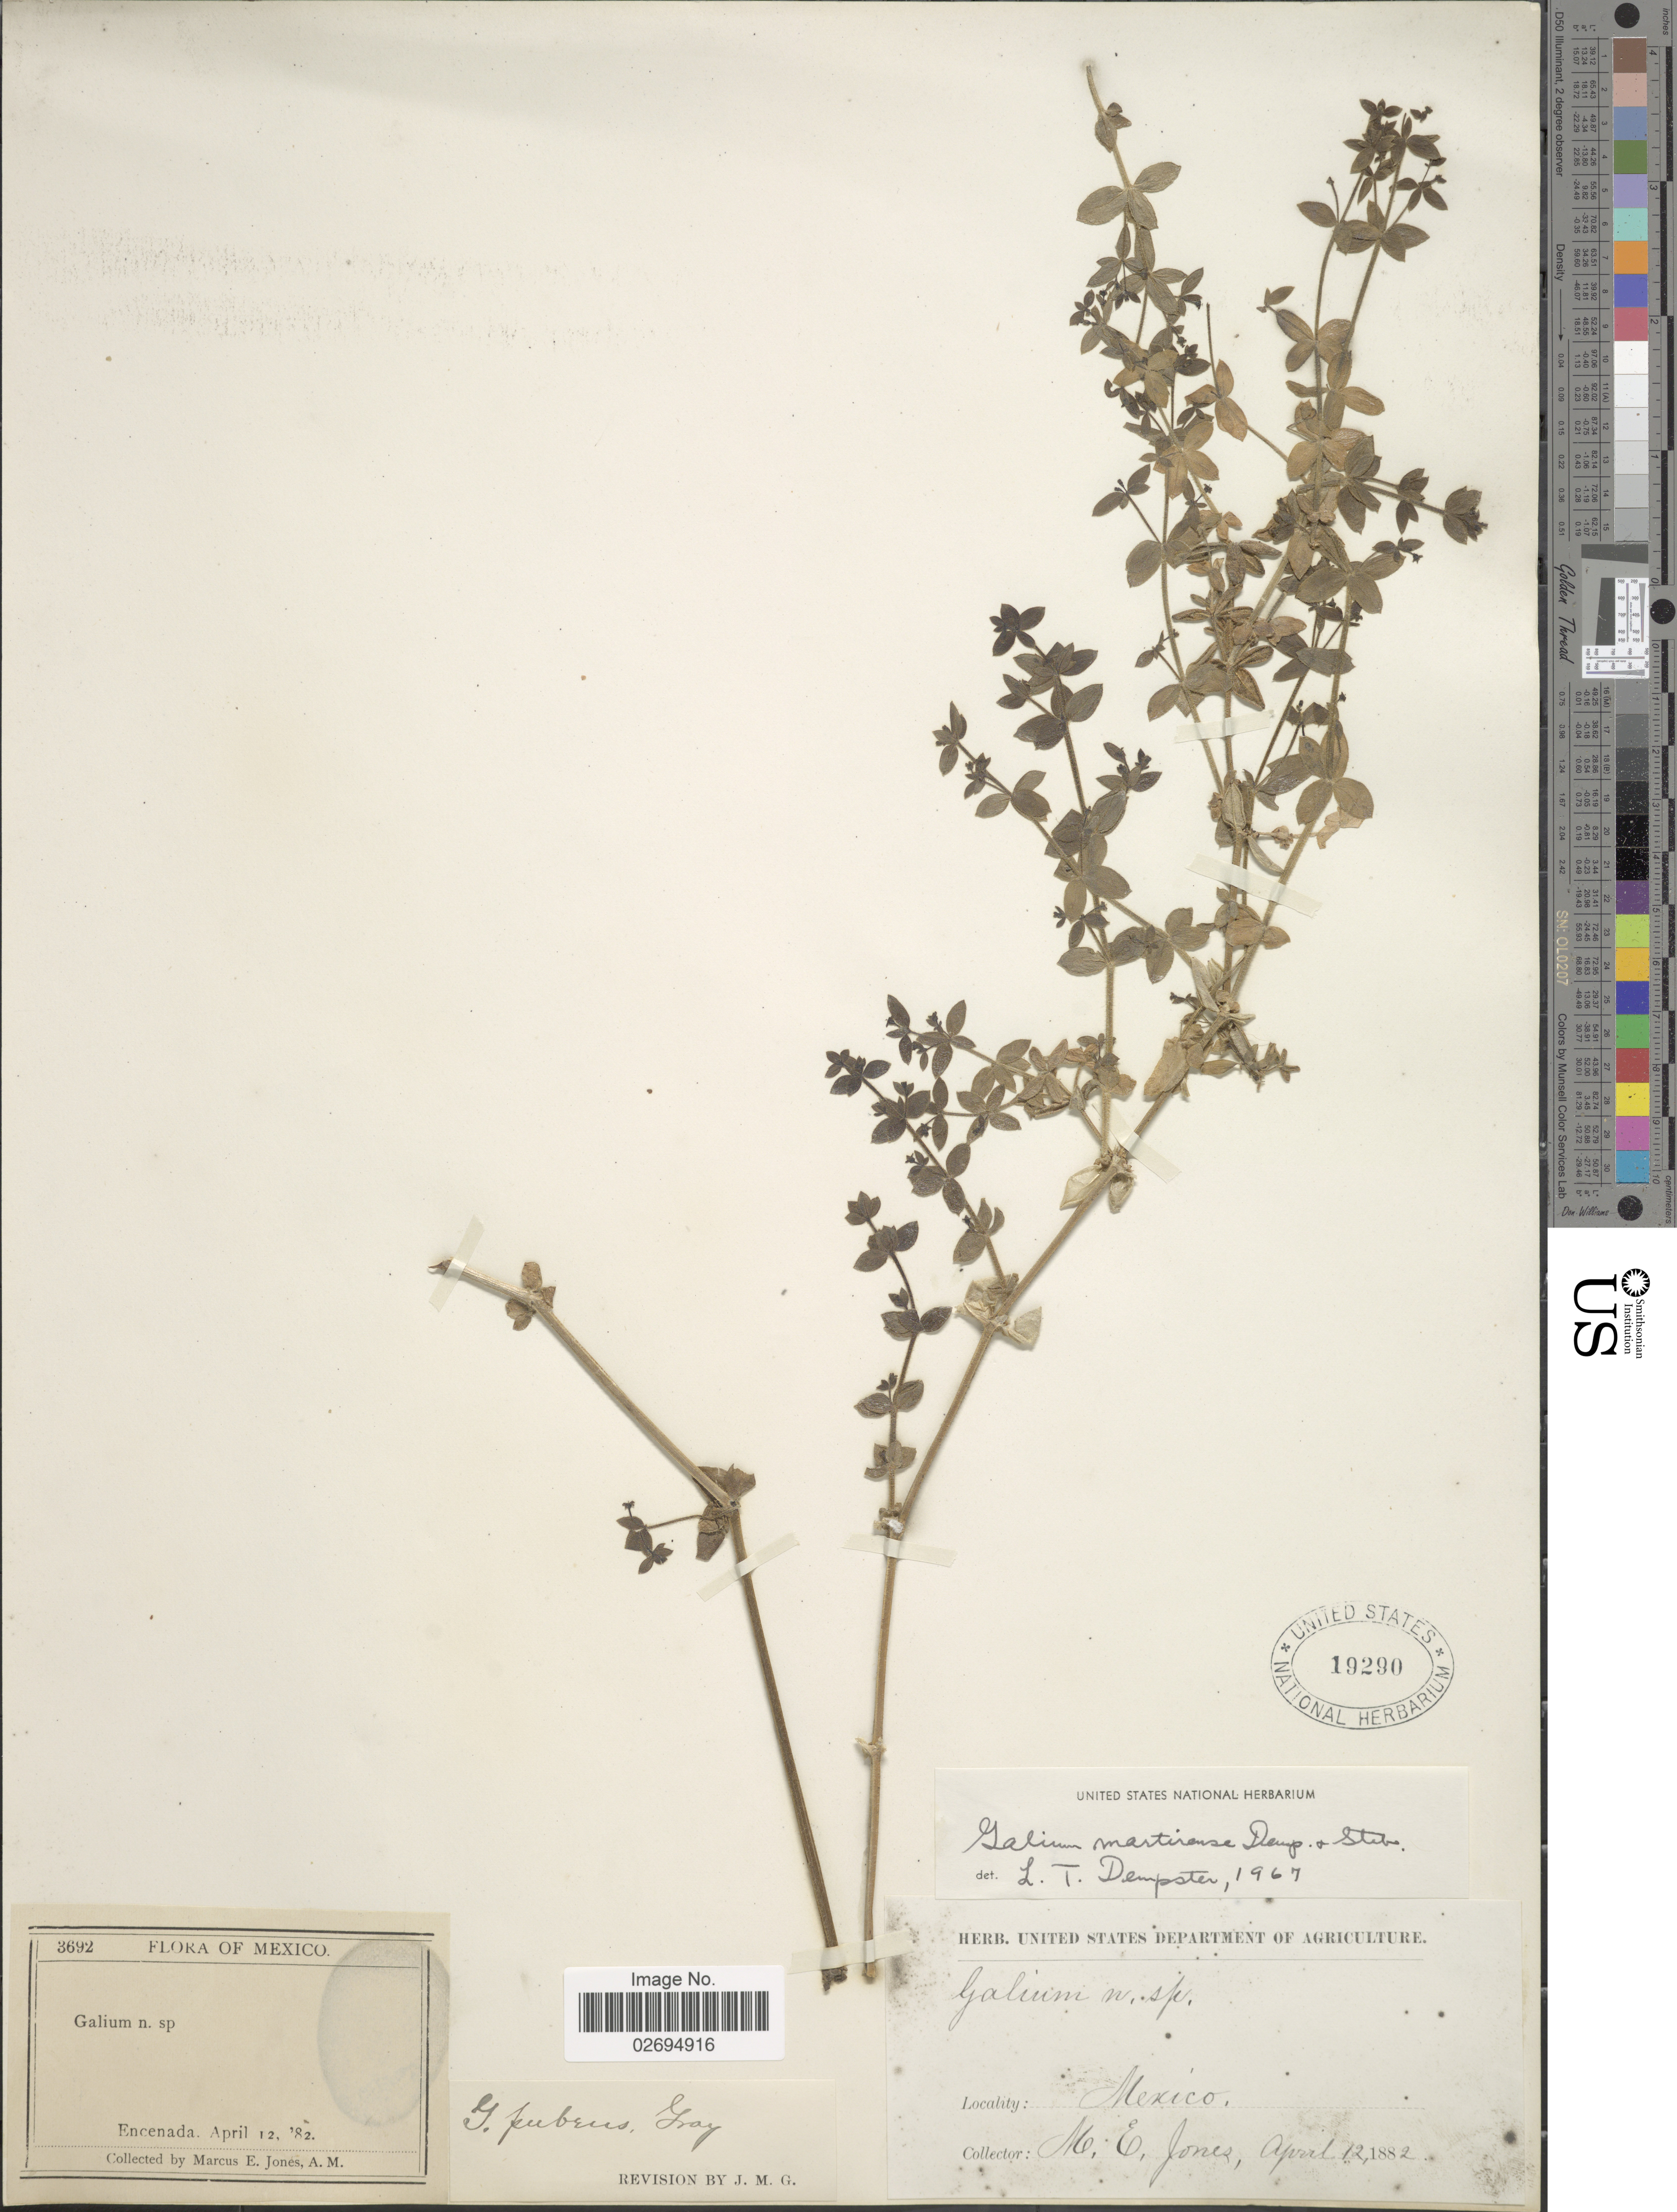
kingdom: Plantae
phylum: Tracheophyta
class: Magnoliopsida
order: Gentianales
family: Rubiaceae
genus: Galium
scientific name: Galium martirense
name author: Dempster & Stebbins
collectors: M. E. Jones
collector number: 3692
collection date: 1882-04-12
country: Mexico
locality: Encenada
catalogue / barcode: US 19290